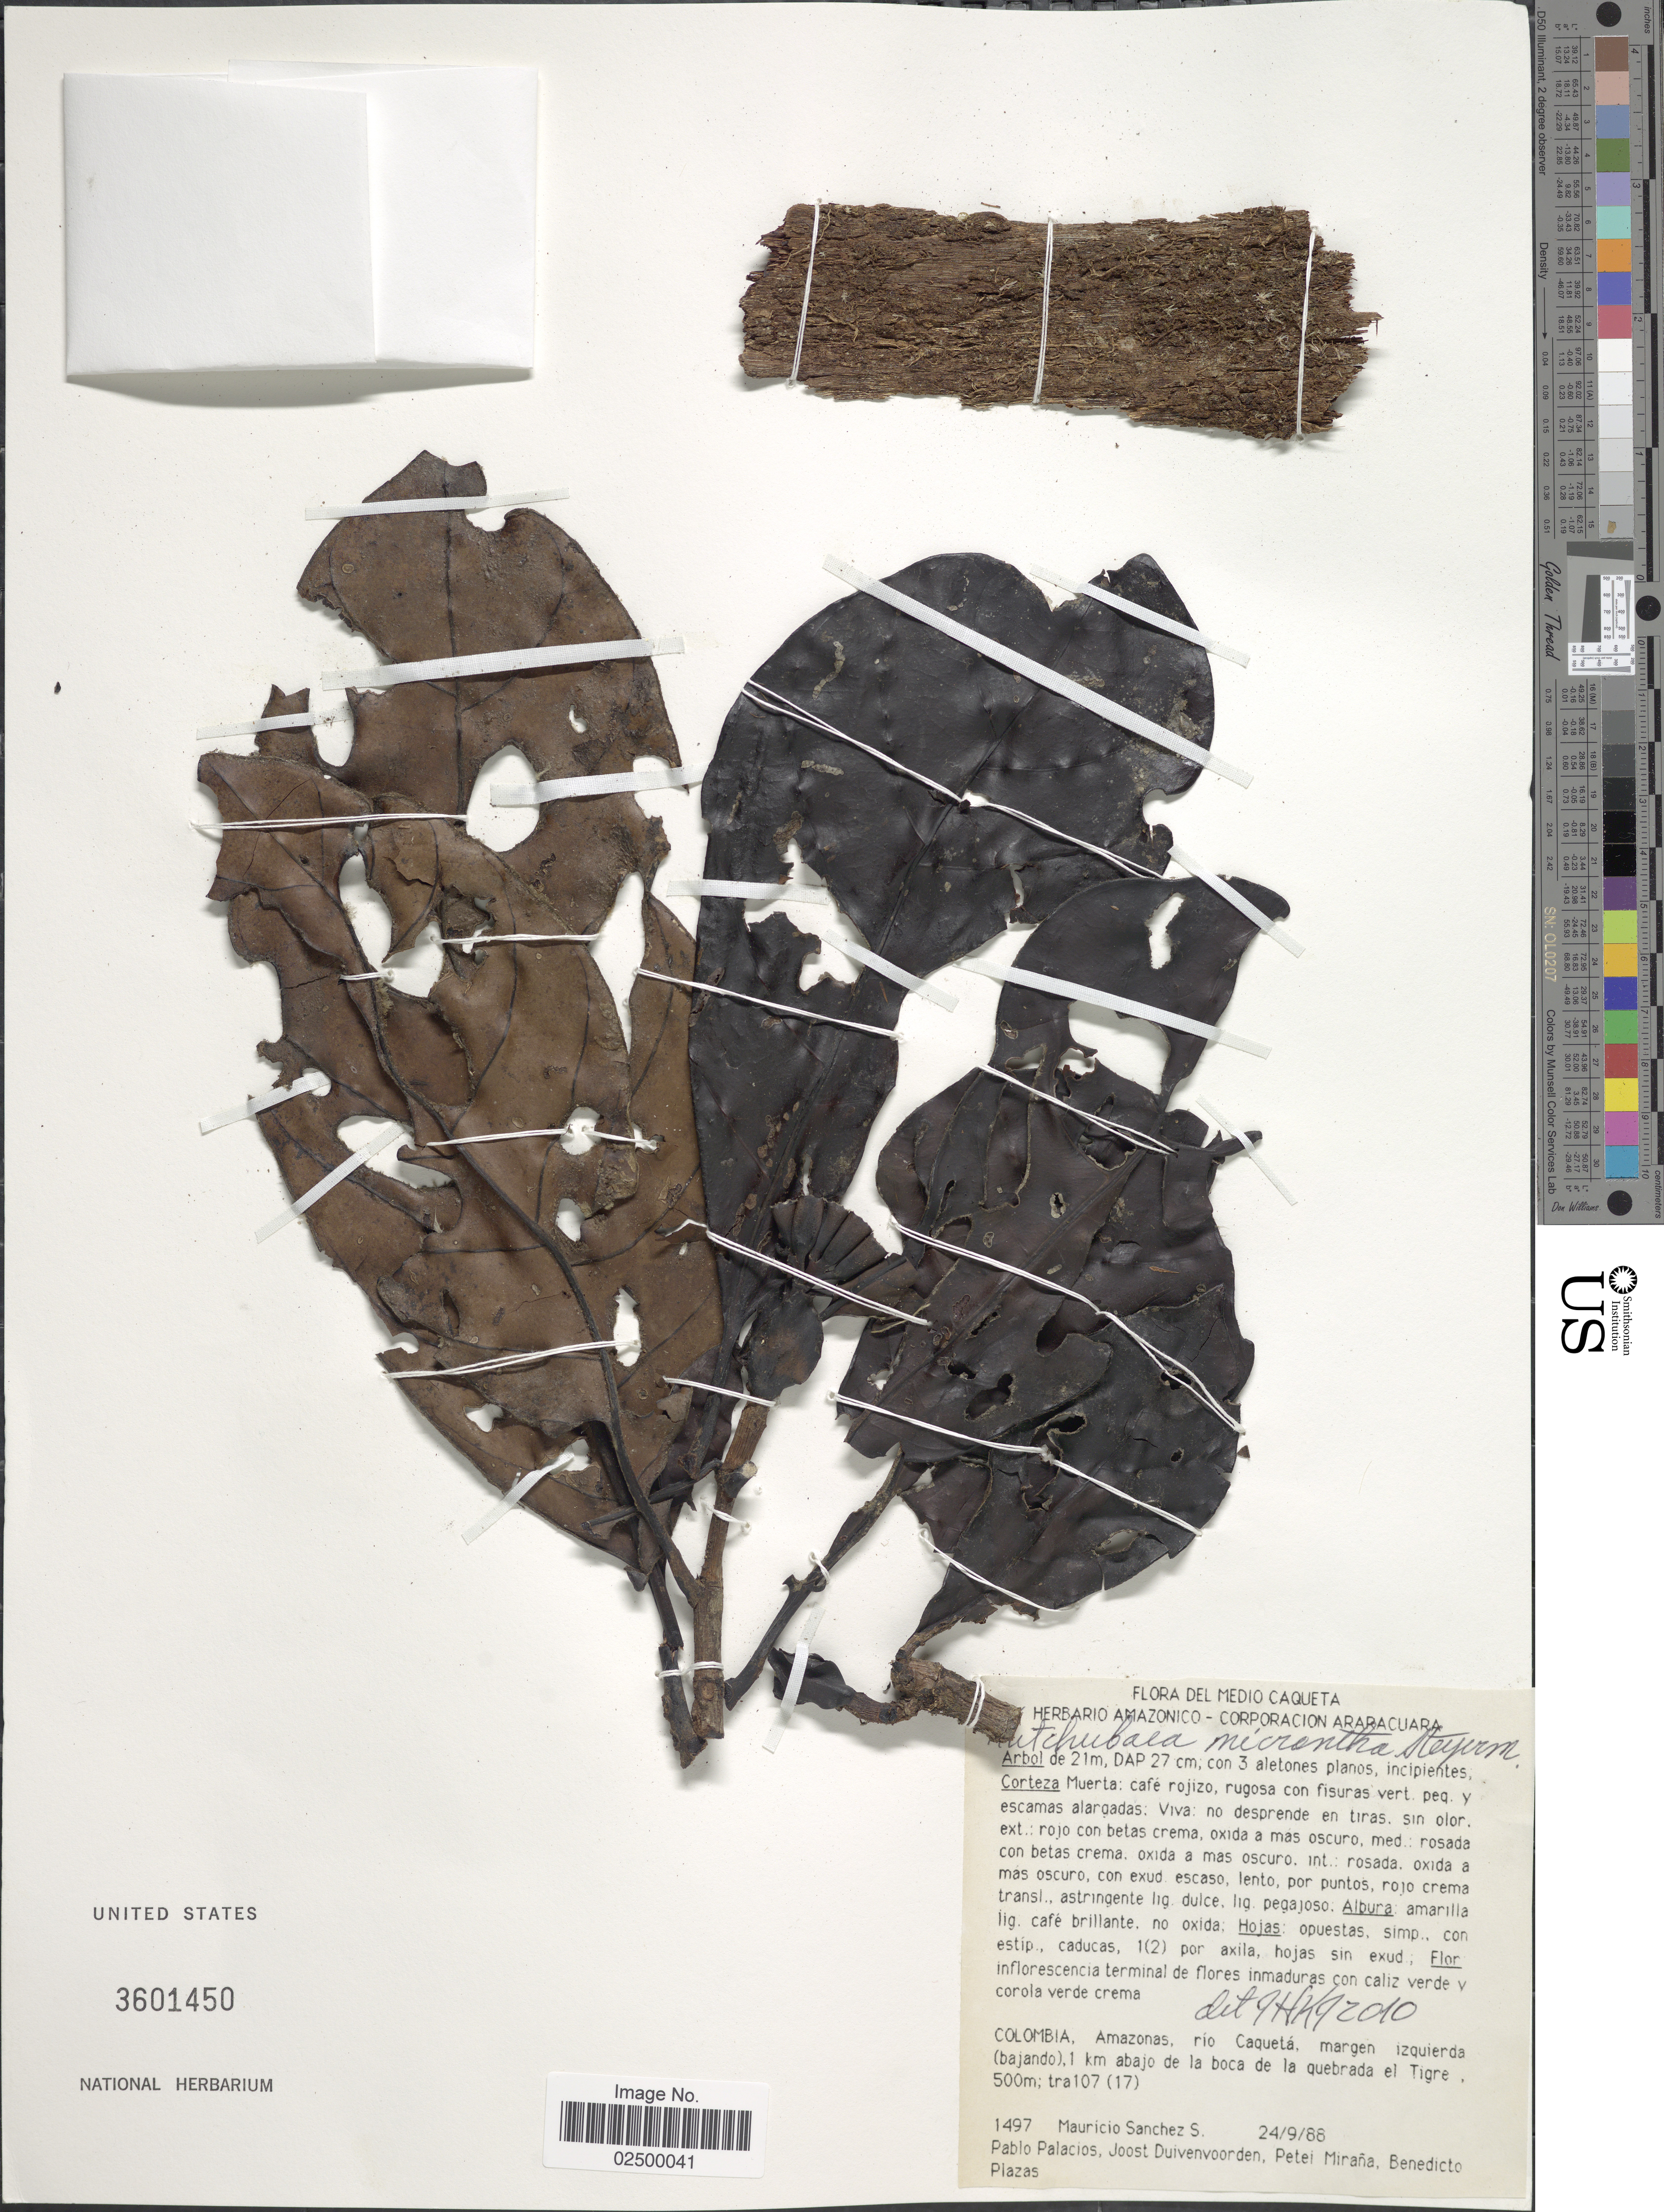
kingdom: Plantae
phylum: Tracheophyta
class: Magnoliopsida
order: Gentianales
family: Rubiaceae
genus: Kutchubaea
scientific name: Kutchubaea micrantha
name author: Steyerm.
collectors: M. Sanchez S., P. Palacios, J. Duivenvoorden, P. Miraña & B. Plazas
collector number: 1497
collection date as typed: Transcribed d/m/y: 24/9/86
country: Colombia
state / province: Caquetá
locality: Corteza Muerta: cafe rojizo, rugosa con fisuras vert. peq. y escamas alargadas, Amazonas, rio Caqueta, margen izquierda (bajando), 1 km abajo de la boca de la quebrada el Tigre, tra107 (17)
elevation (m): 500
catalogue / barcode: US 3601450